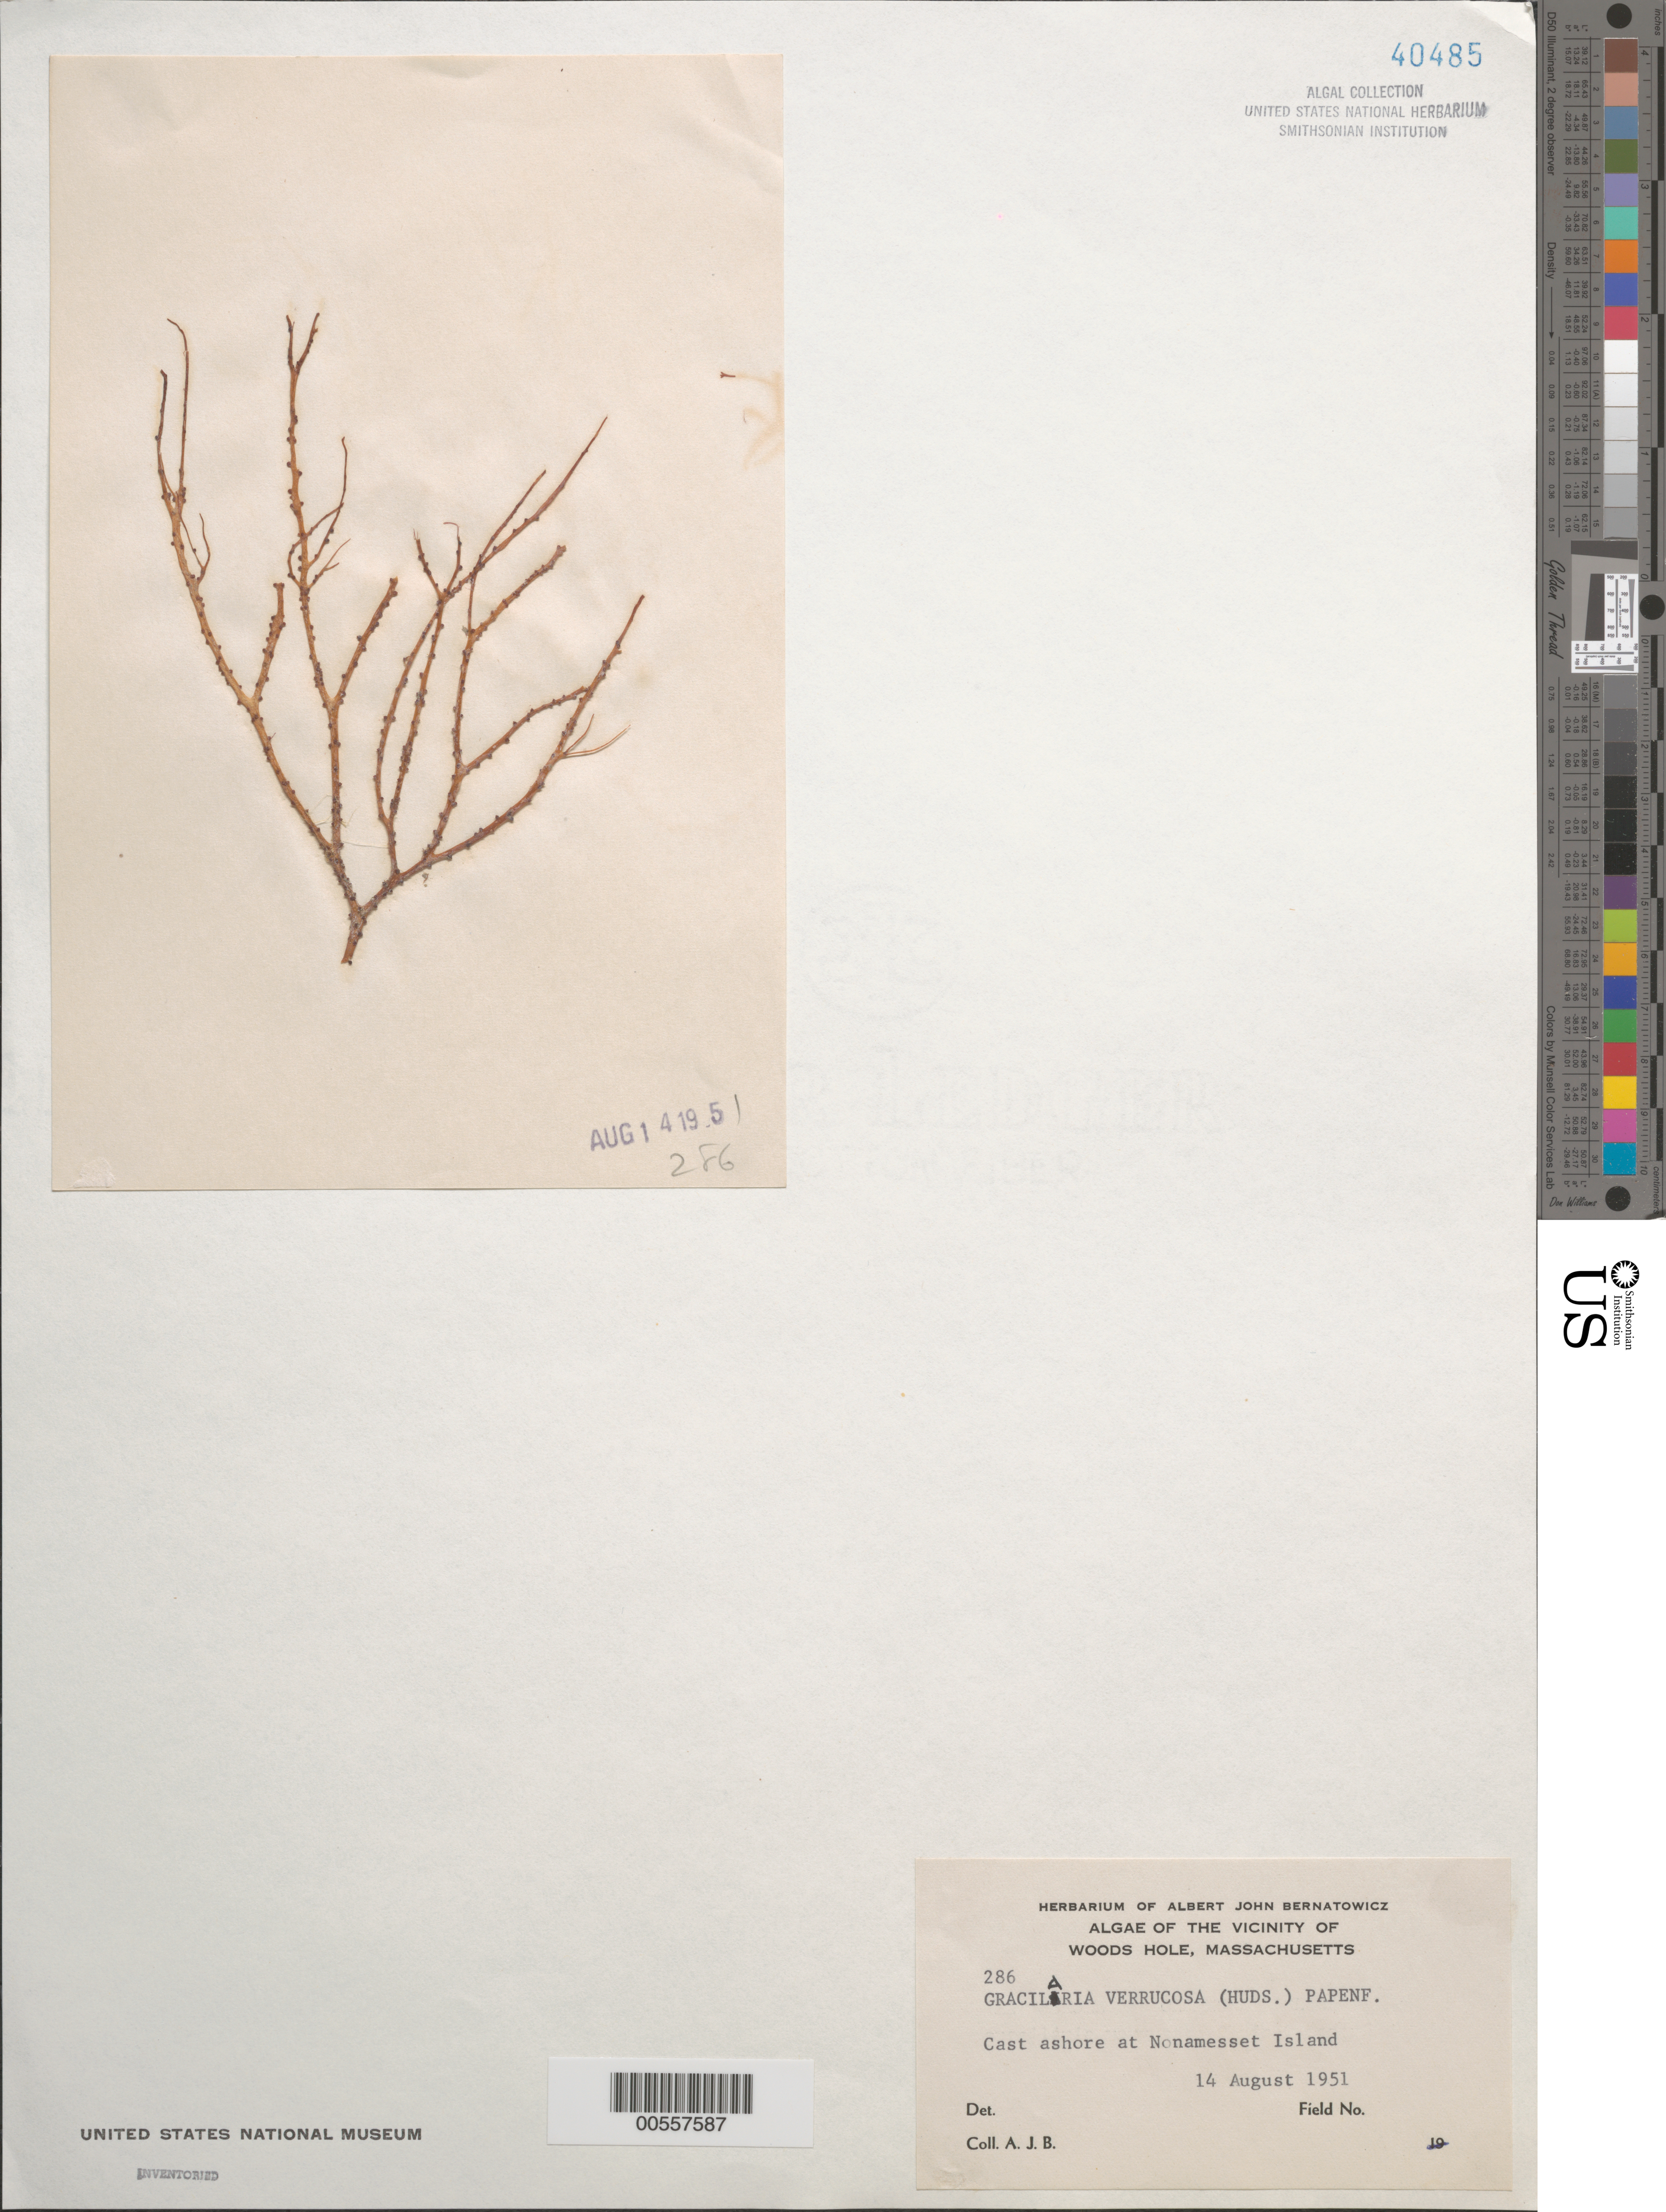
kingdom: Plantae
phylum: Rhodophyta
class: Florideophyceae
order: Gracilariales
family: Gracilariaceae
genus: Gracilariopsis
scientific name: Gracilariopsis longissima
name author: (S.G. Gmel.) Steentoft et al.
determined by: Algae name updating Project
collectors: A. Bernatowicz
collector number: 286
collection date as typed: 14 Aug 1951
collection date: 1951-08-14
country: United States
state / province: Massachusetts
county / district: Dukes County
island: Nonamesset Island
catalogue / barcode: US 40485